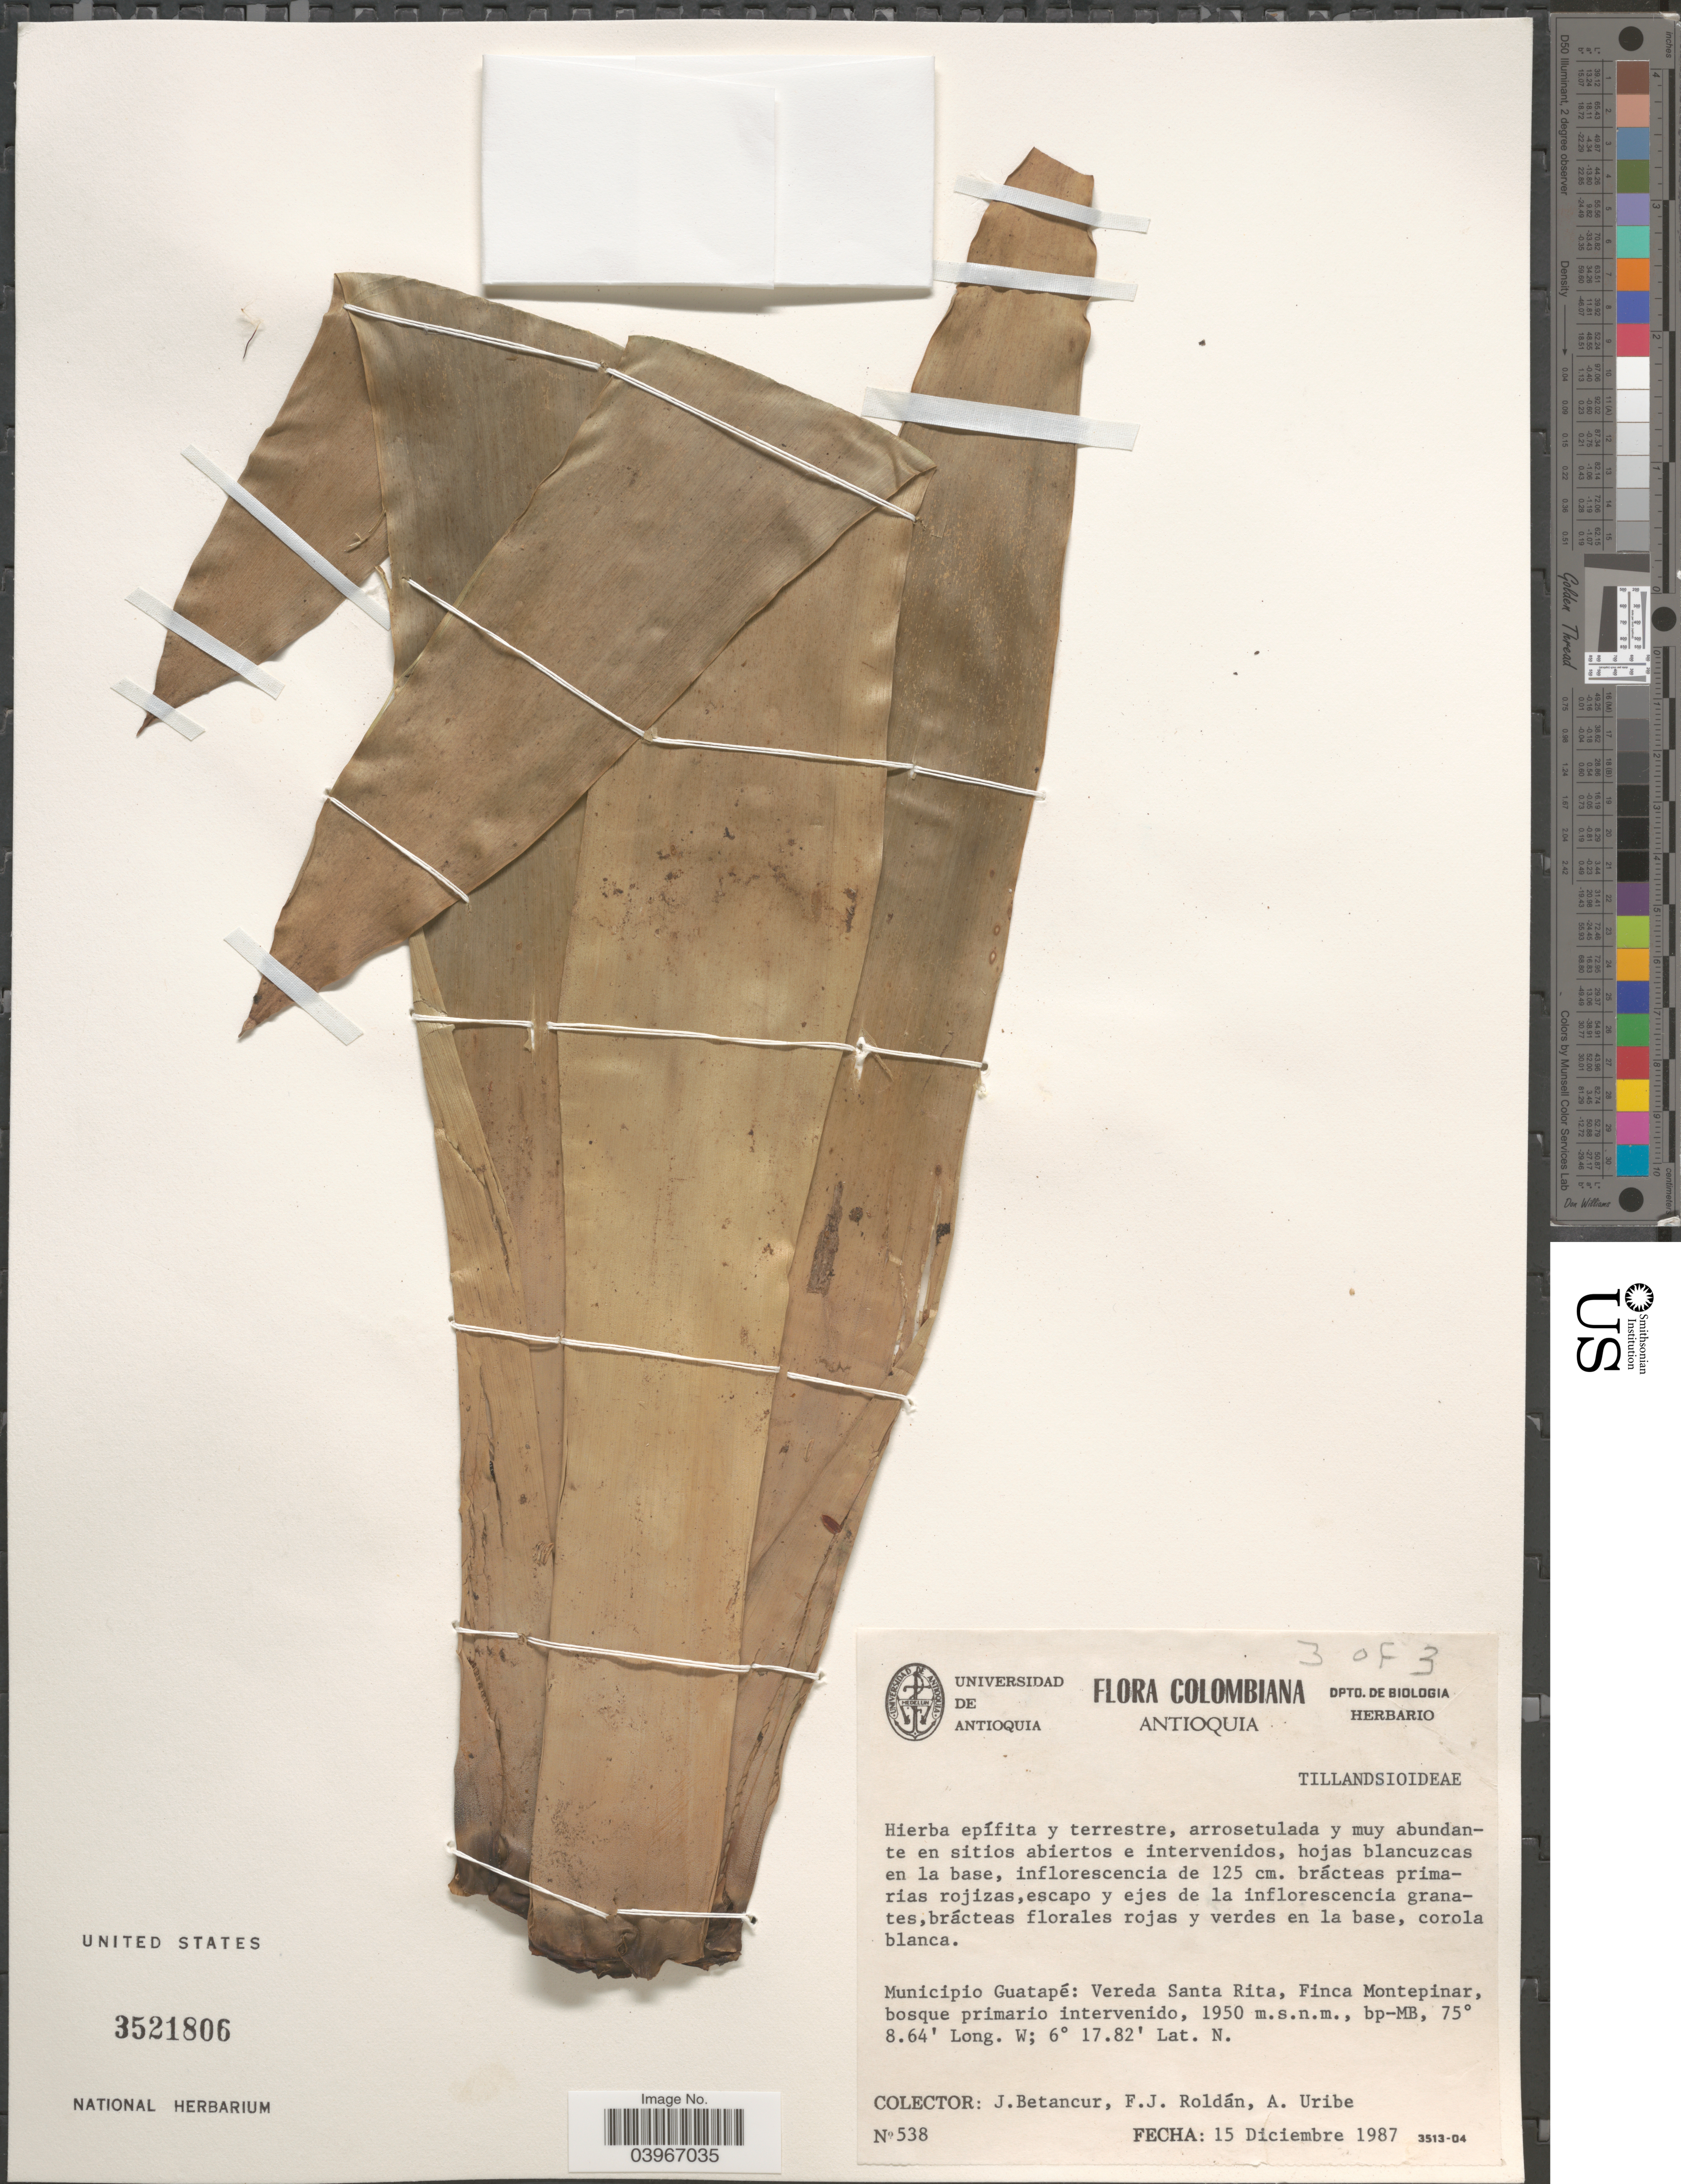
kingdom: Plantae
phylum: Tracheophyta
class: Liliopsida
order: Poales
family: Bromeliaceae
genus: Vriesea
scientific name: Vriesea elata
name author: (Baker) L.B. Sm.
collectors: J. Betancur, F. J. Roldán & A. Uribe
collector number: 538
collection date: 1987-12-15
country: Colombia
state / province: Antioquia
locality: Municipio Guatapé: Vereda Santa Rita, Finca Montepinar.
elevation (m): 1950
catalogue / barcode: US 3521806